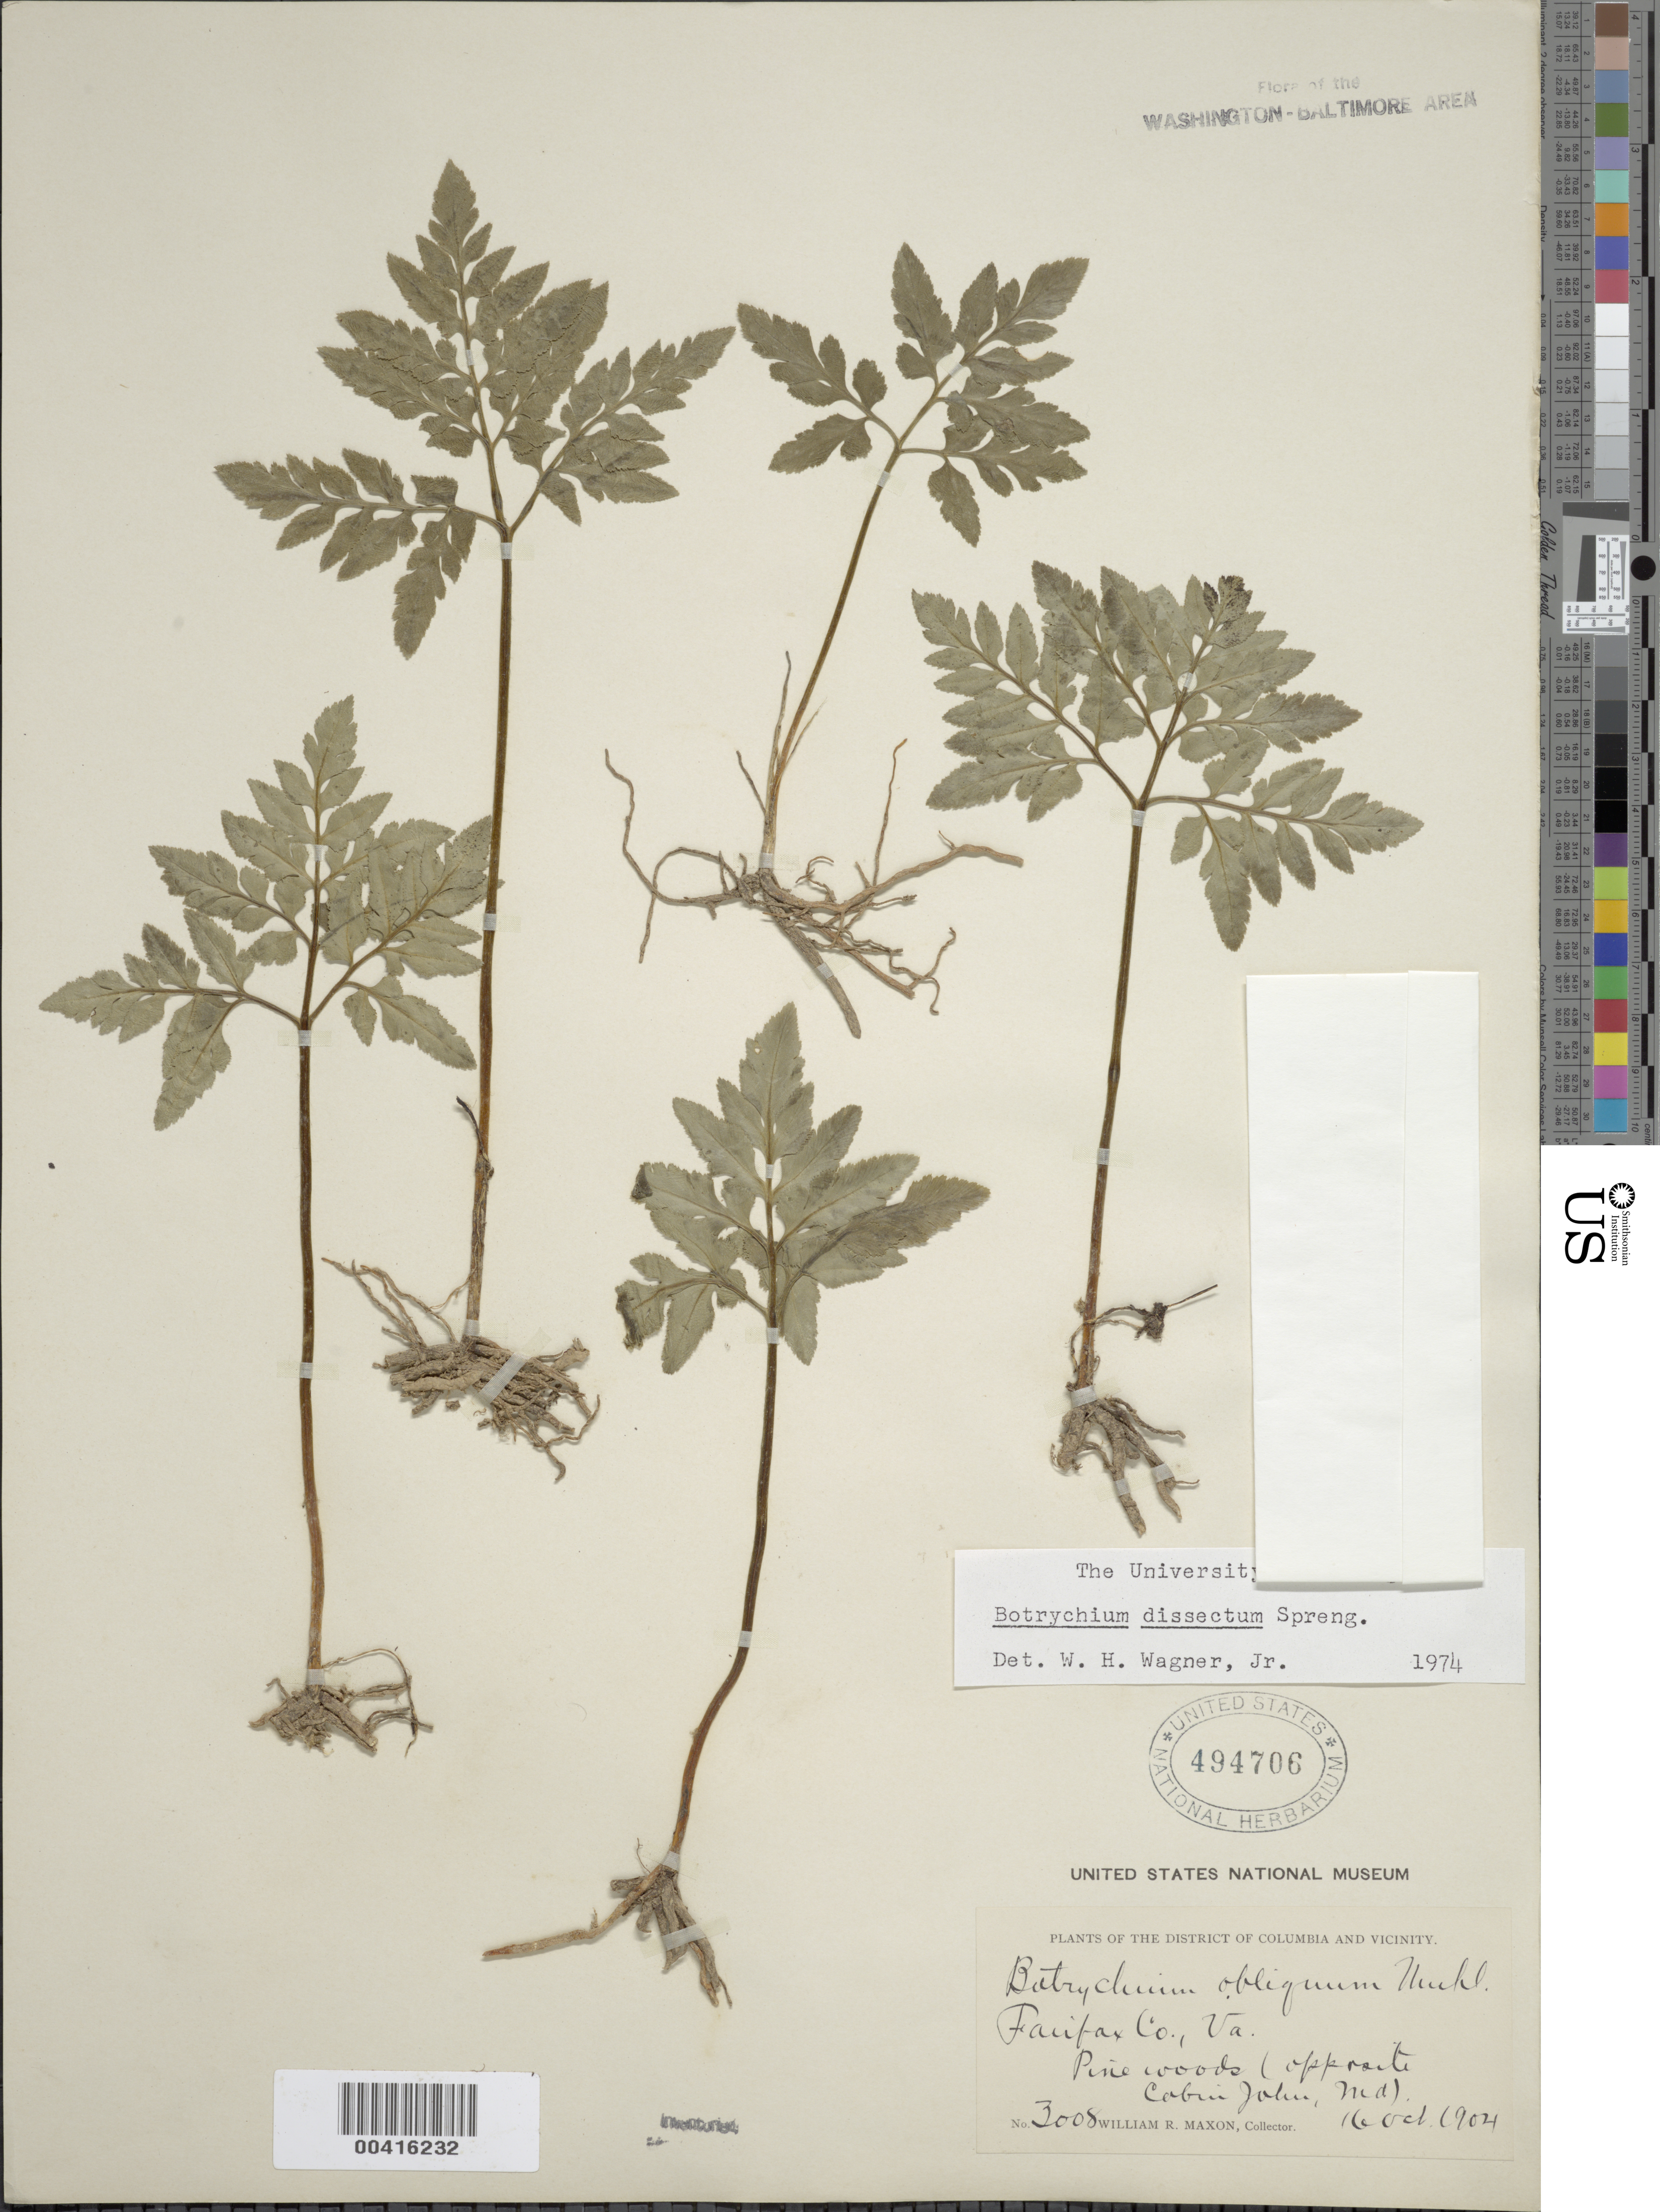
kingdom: Plantae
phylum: Tracheophyta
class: Polypodiopsida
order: Ophioglossales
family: Ophioglossaceae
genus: Botrychium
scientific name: Botrychium dissectum var. obliquum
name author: Clute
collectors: W. R. Maxon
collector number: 3008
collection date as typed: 16 Oct 1904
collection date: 1904-10-16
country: United States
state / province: Virginia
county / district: Fairfax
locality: Opposite Cabin John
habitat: Pine woods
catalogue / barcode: US 494706